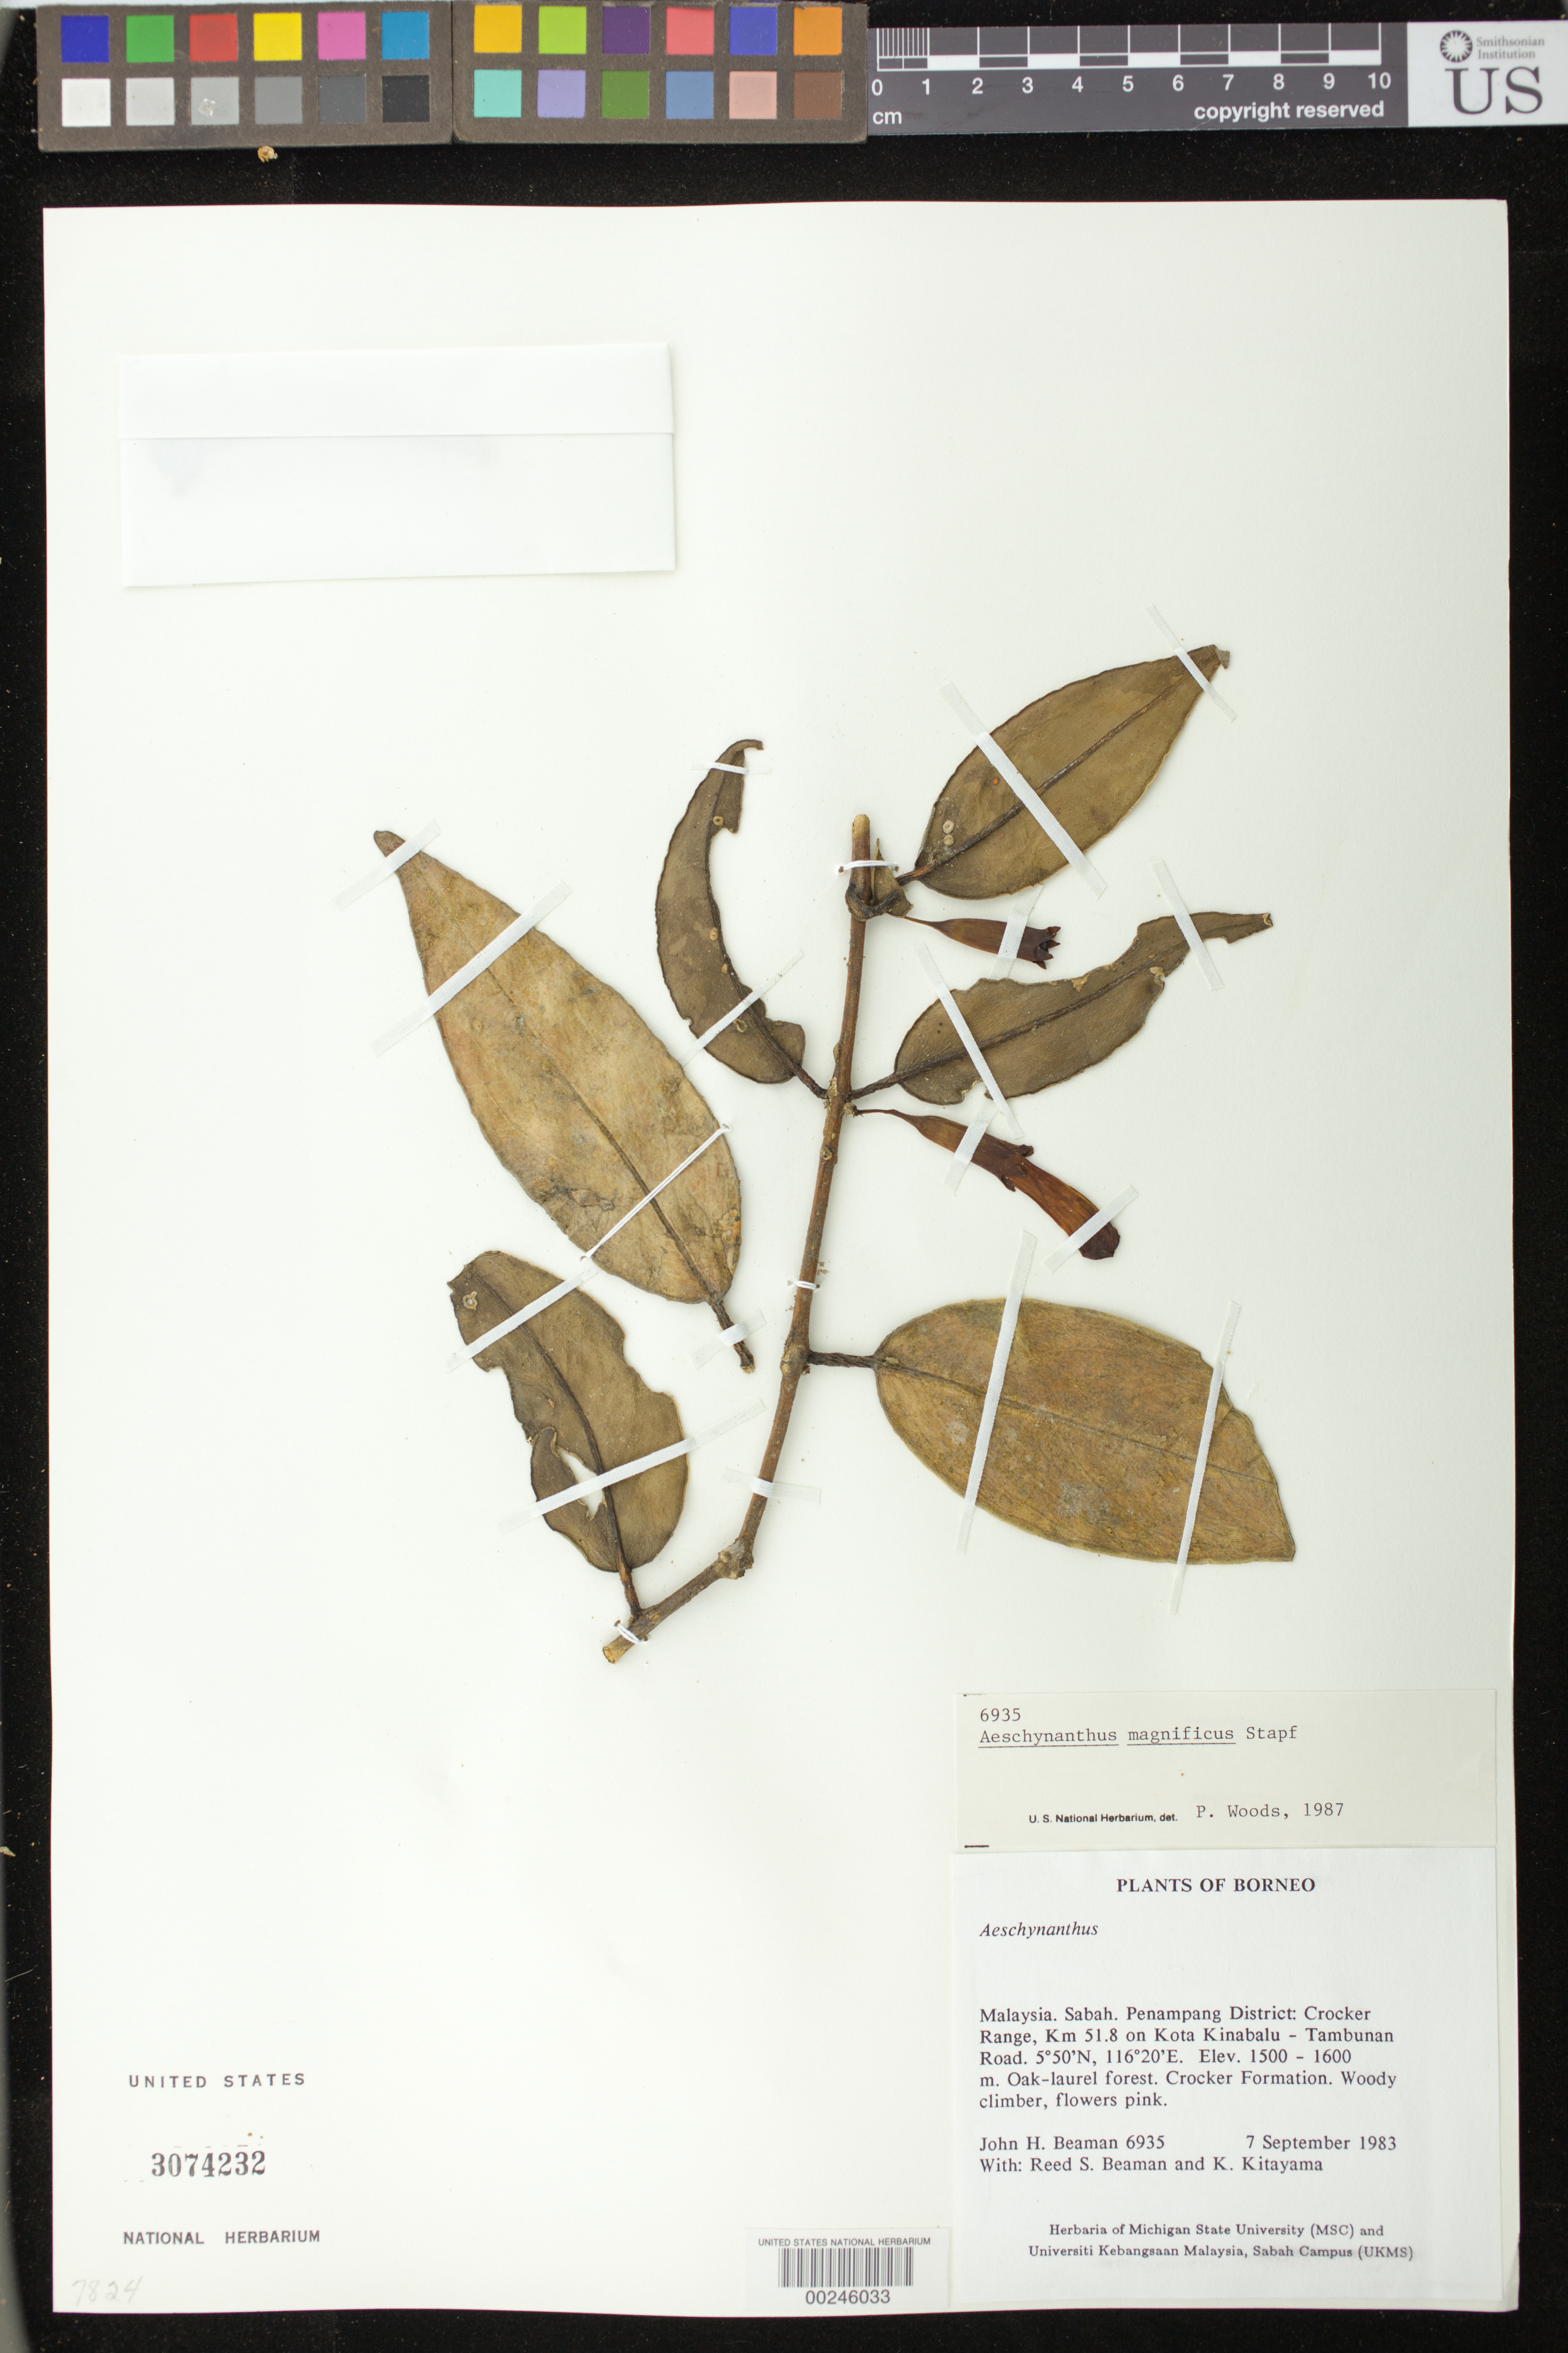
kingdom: Plantae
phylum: Tracheophyta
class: Magnoliopsida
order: Lamiales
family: Gesneriaceae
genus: Aeschynanthus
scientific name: Aeschynanthus magnificus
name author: Stapf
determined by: Woods, P.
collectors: J. H. Beaman, R. S. Beaman & K. Kitayama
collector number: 6935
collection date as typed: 07 Sep 1983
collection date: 1983-09-07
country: Malaysia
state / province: Sabah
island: Borneo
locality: Penampang dist, crocker range, km 51.8 on kota kinabalu - tambunan road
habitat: Oak-laurel forest, crocker formation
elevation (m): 1500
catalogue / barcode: US 3074232